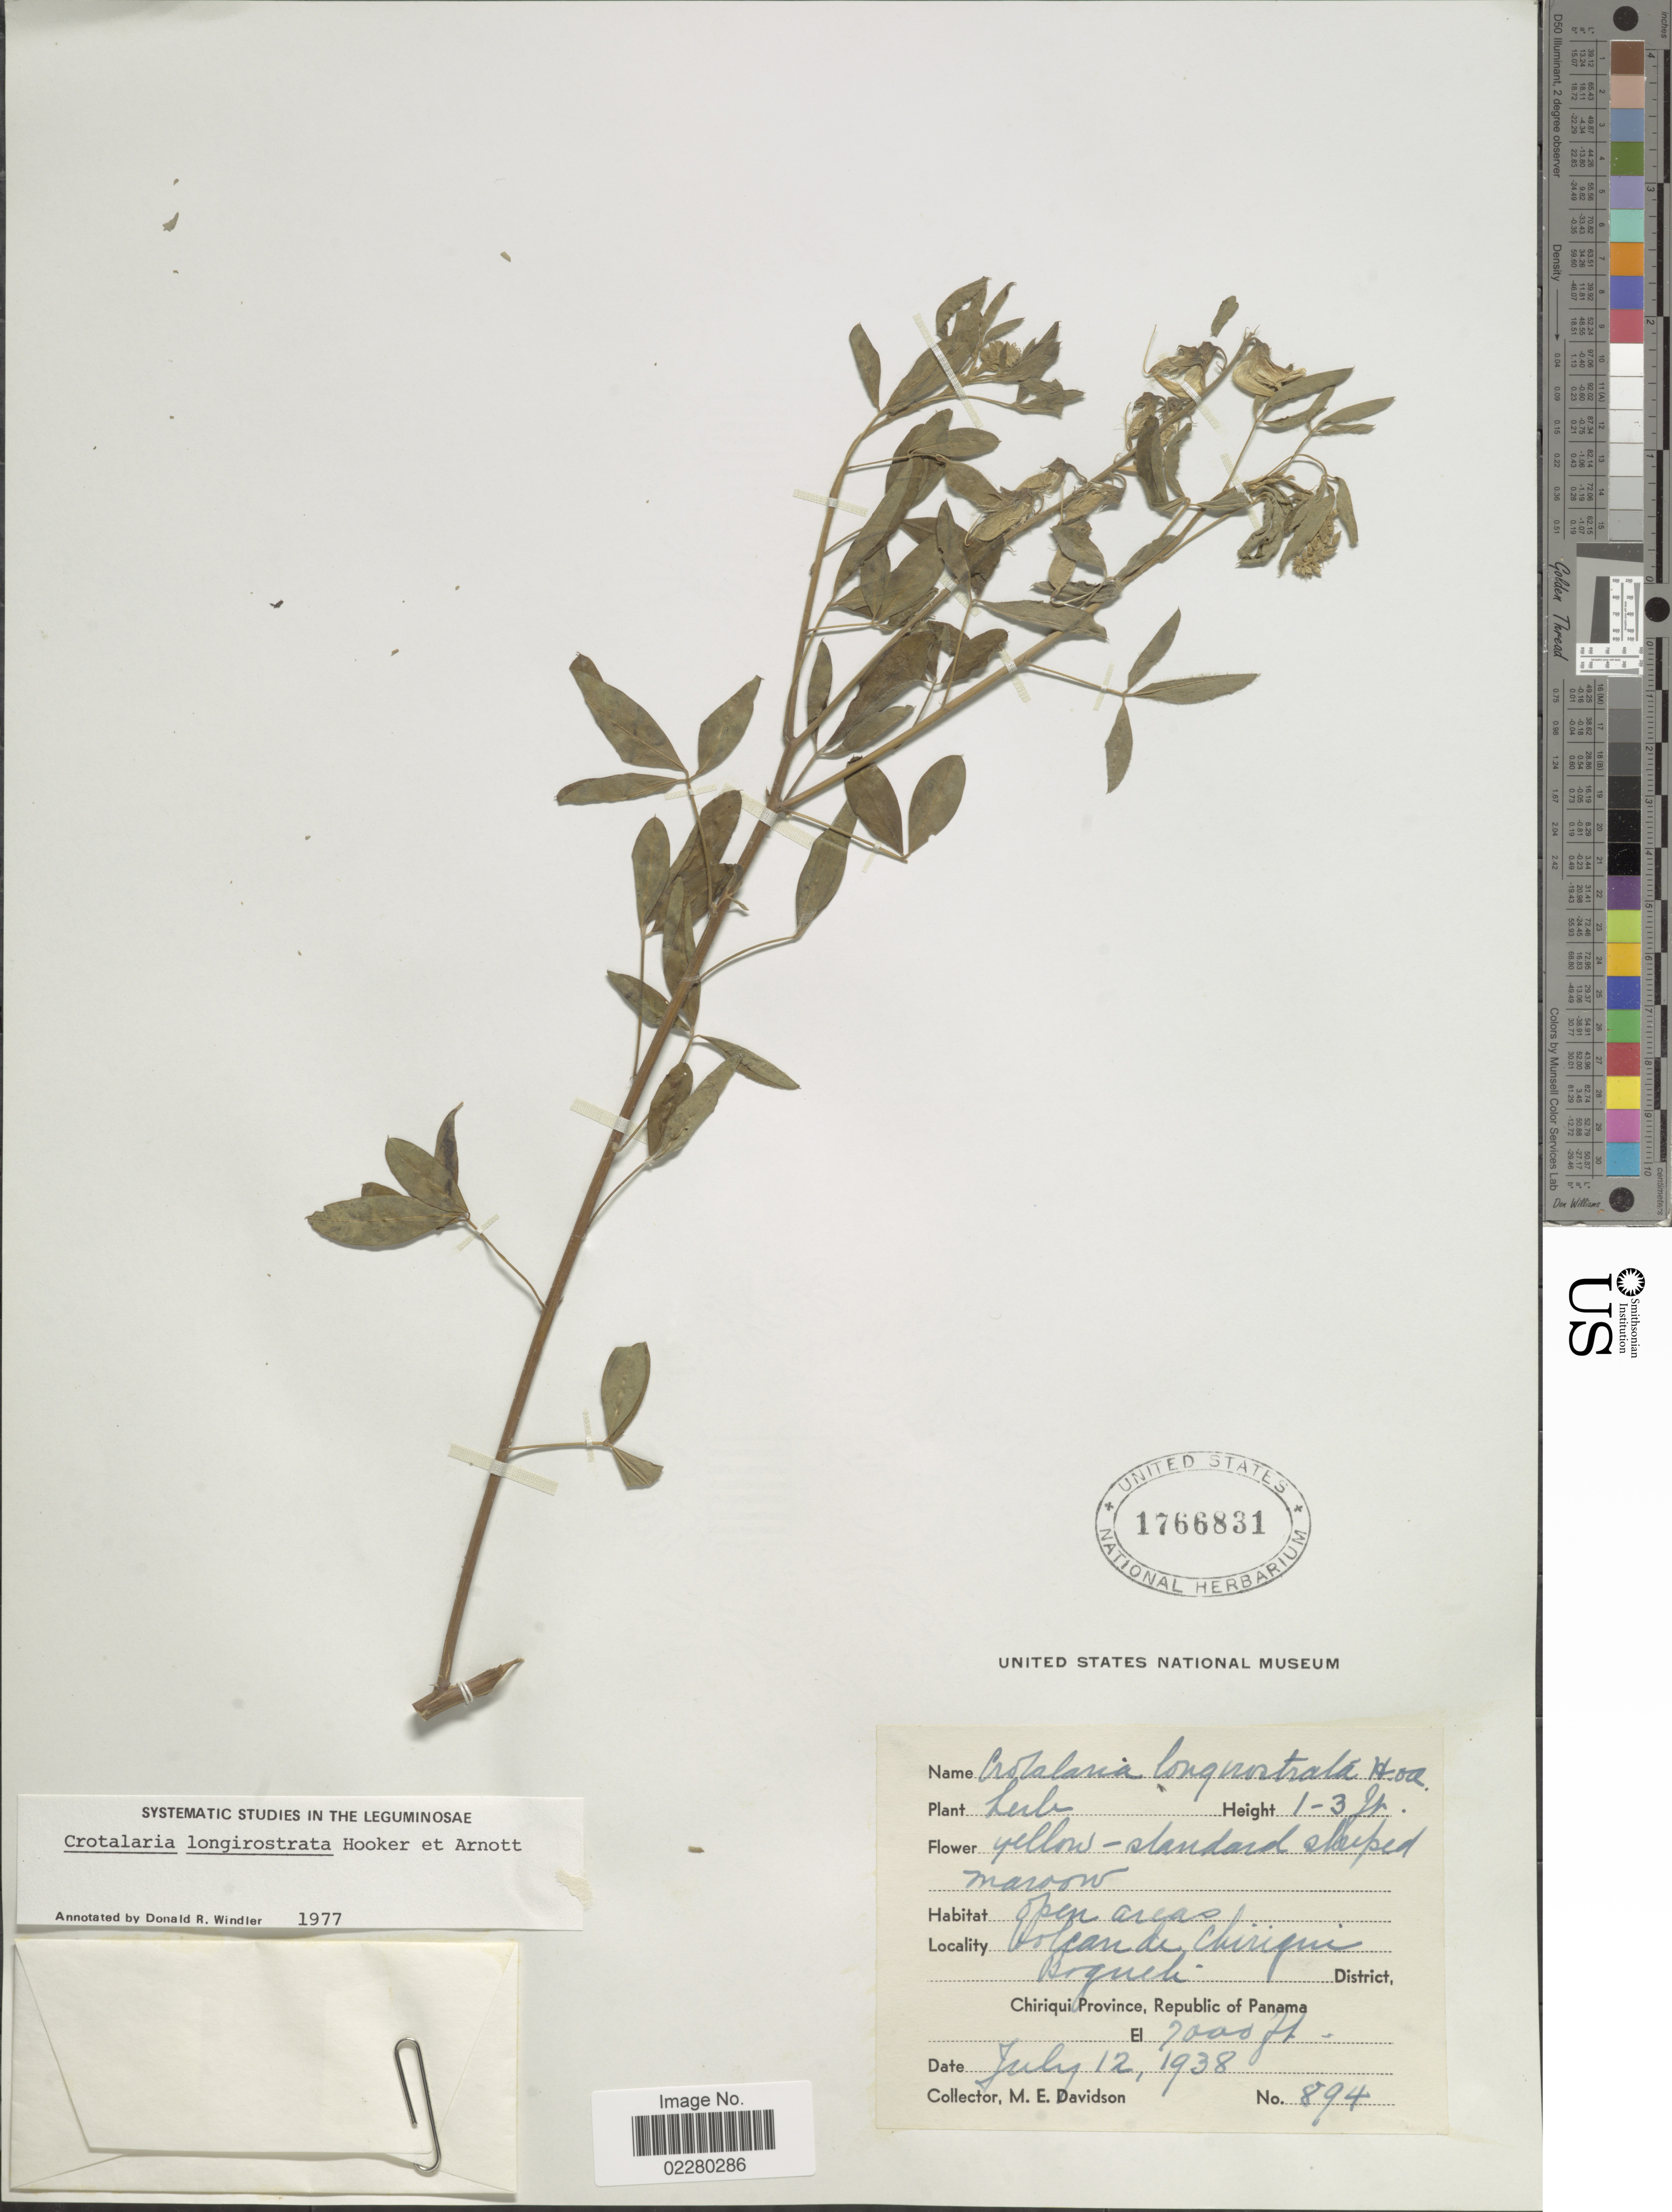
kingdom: Plantae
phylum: Tracheophyta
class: Magnoliopsida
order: Fabales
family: Fabaceae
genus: Crotalaria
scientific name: Crotalaria longirostrata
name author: Hook. & Arn.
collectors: M. E. Davidson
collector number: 894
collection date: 1938-07-12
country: Panama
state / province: Chiriqui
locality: Volcan de Chiriqui. Boqueti District. Chiriqui Province, Republic of Panama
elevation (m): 2134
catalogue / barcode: US 1766831